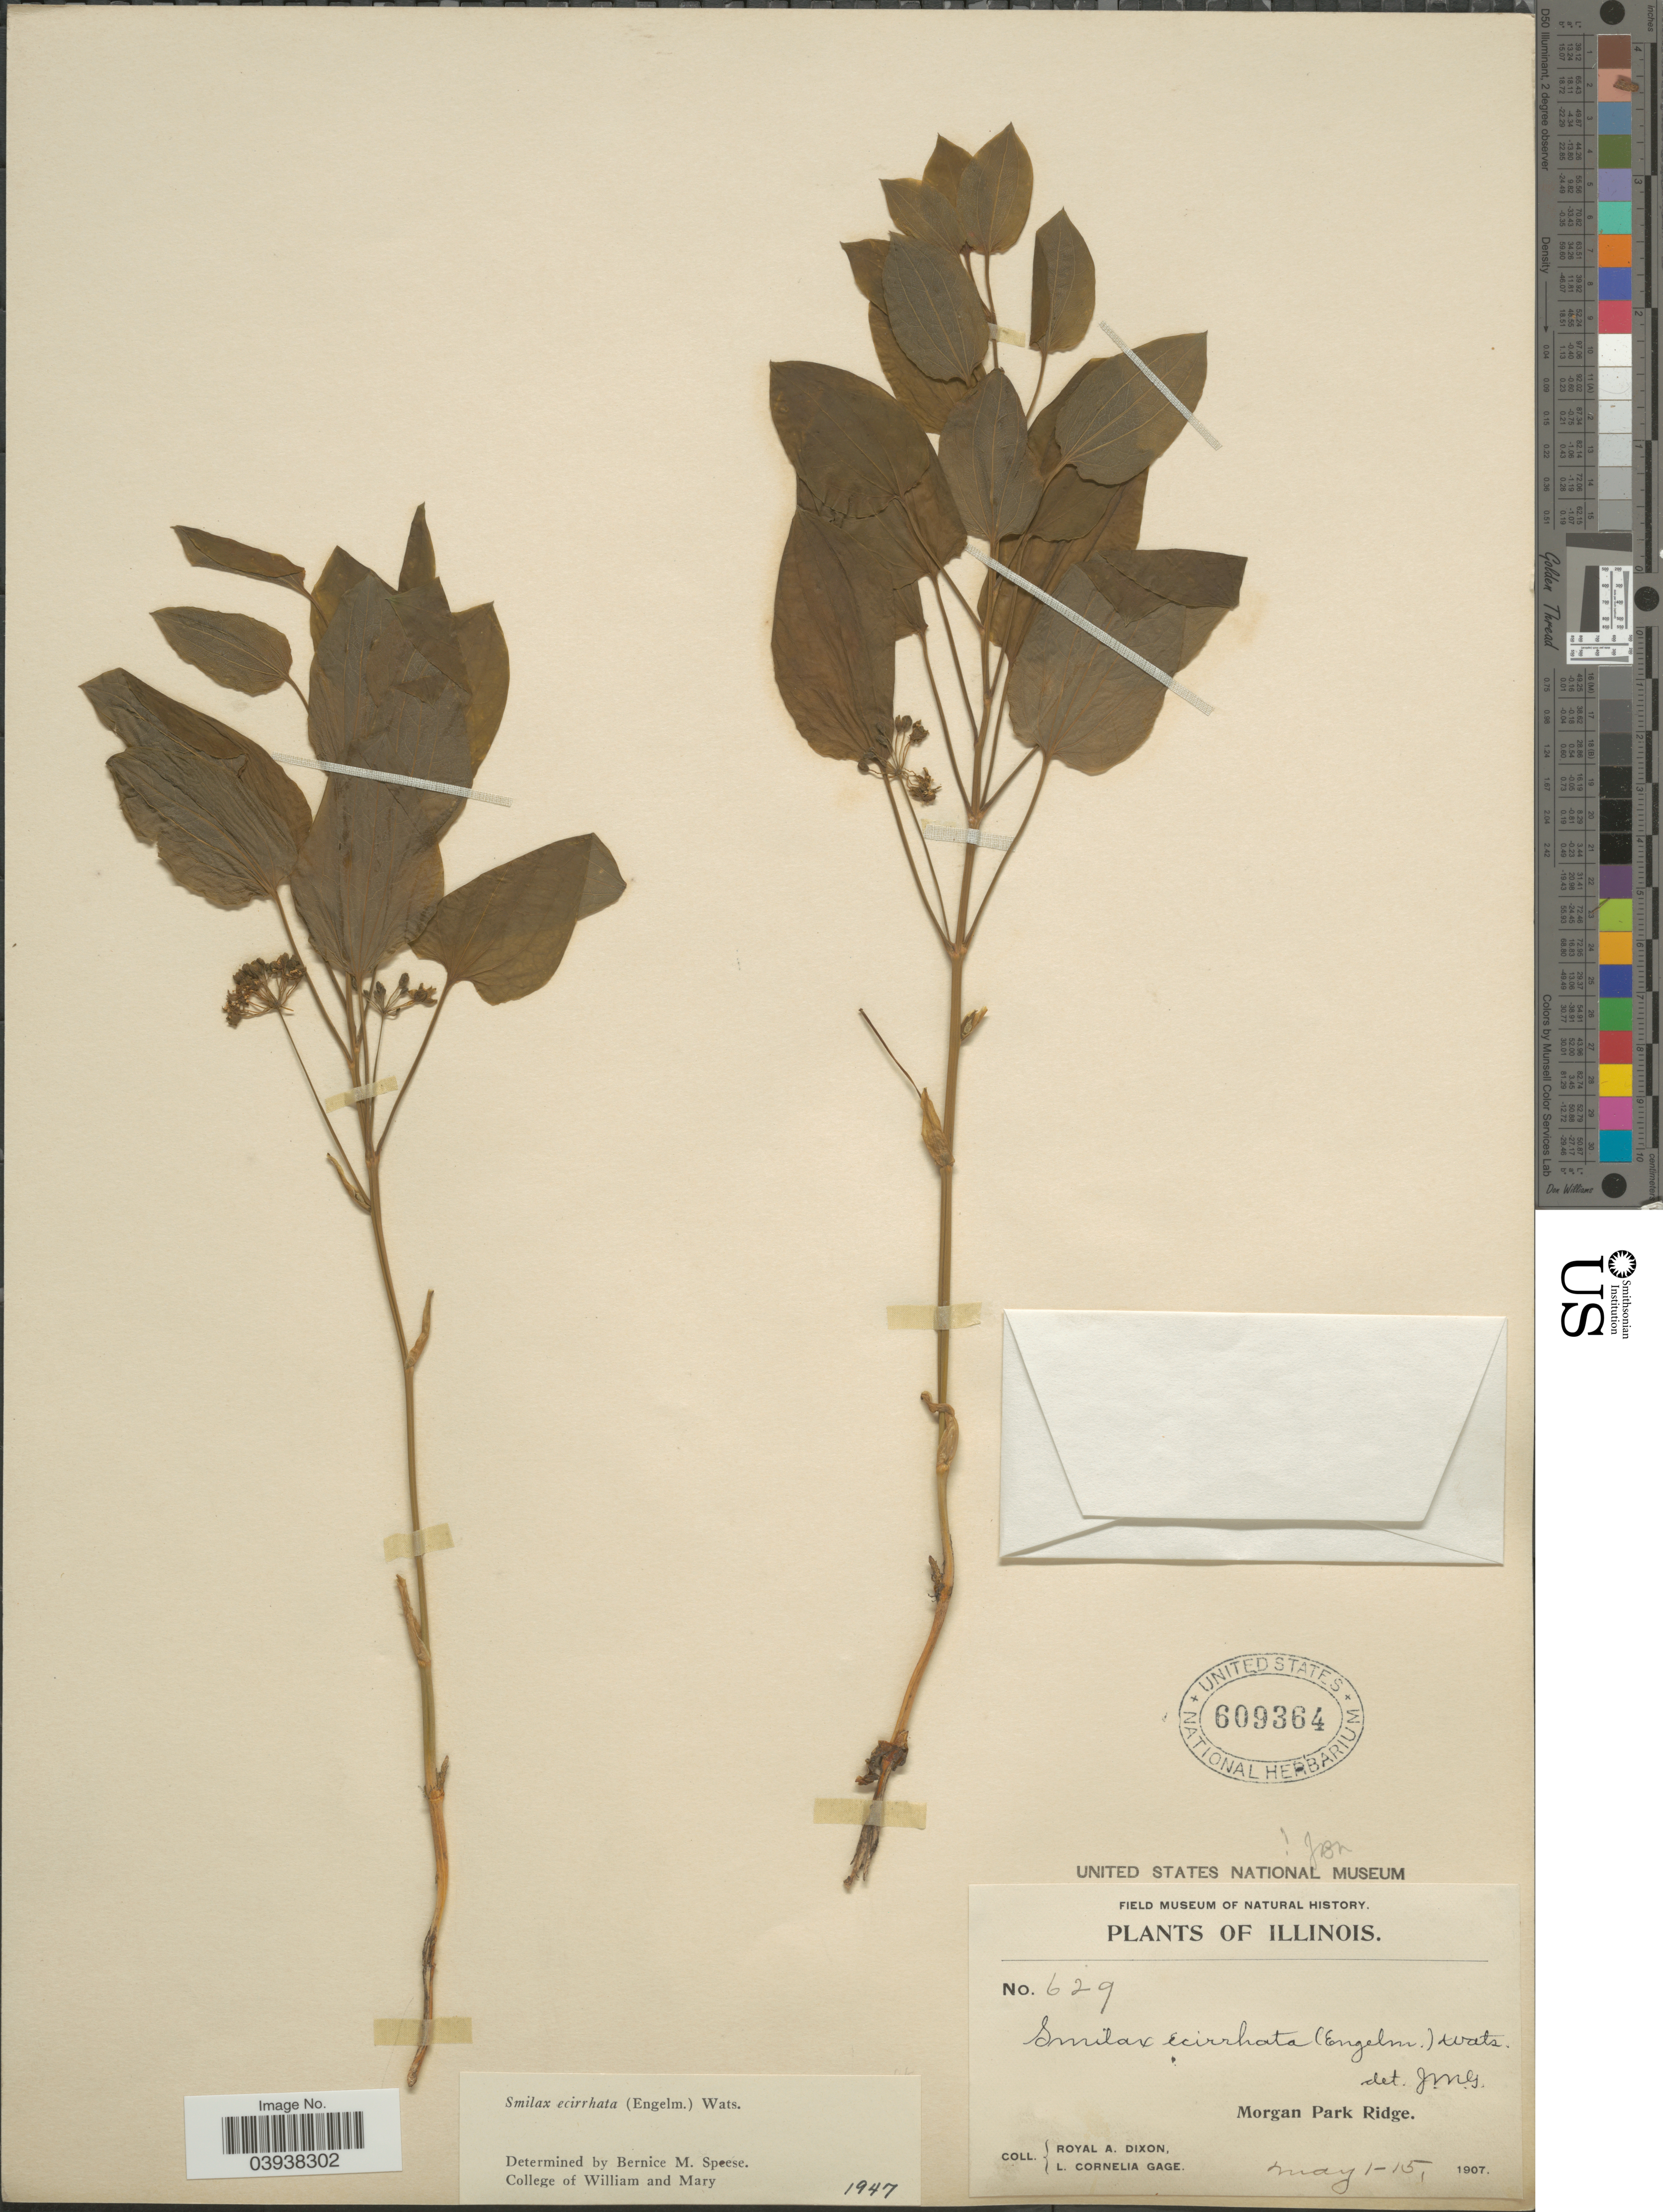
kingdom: Plantae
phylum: Tracheophyta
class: Liliopsida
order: Liliales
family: Smilacaceae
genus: Smilax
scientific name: Smilax ecirrhata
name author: (Engelm. ex Kunth) S. Watson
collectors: R. A. Dixon & L. Gage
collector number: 629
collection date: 1907-05-01/1907-05-15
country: United States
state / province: Illinois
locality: Morgan Park Ridge.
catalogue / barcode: US 609364